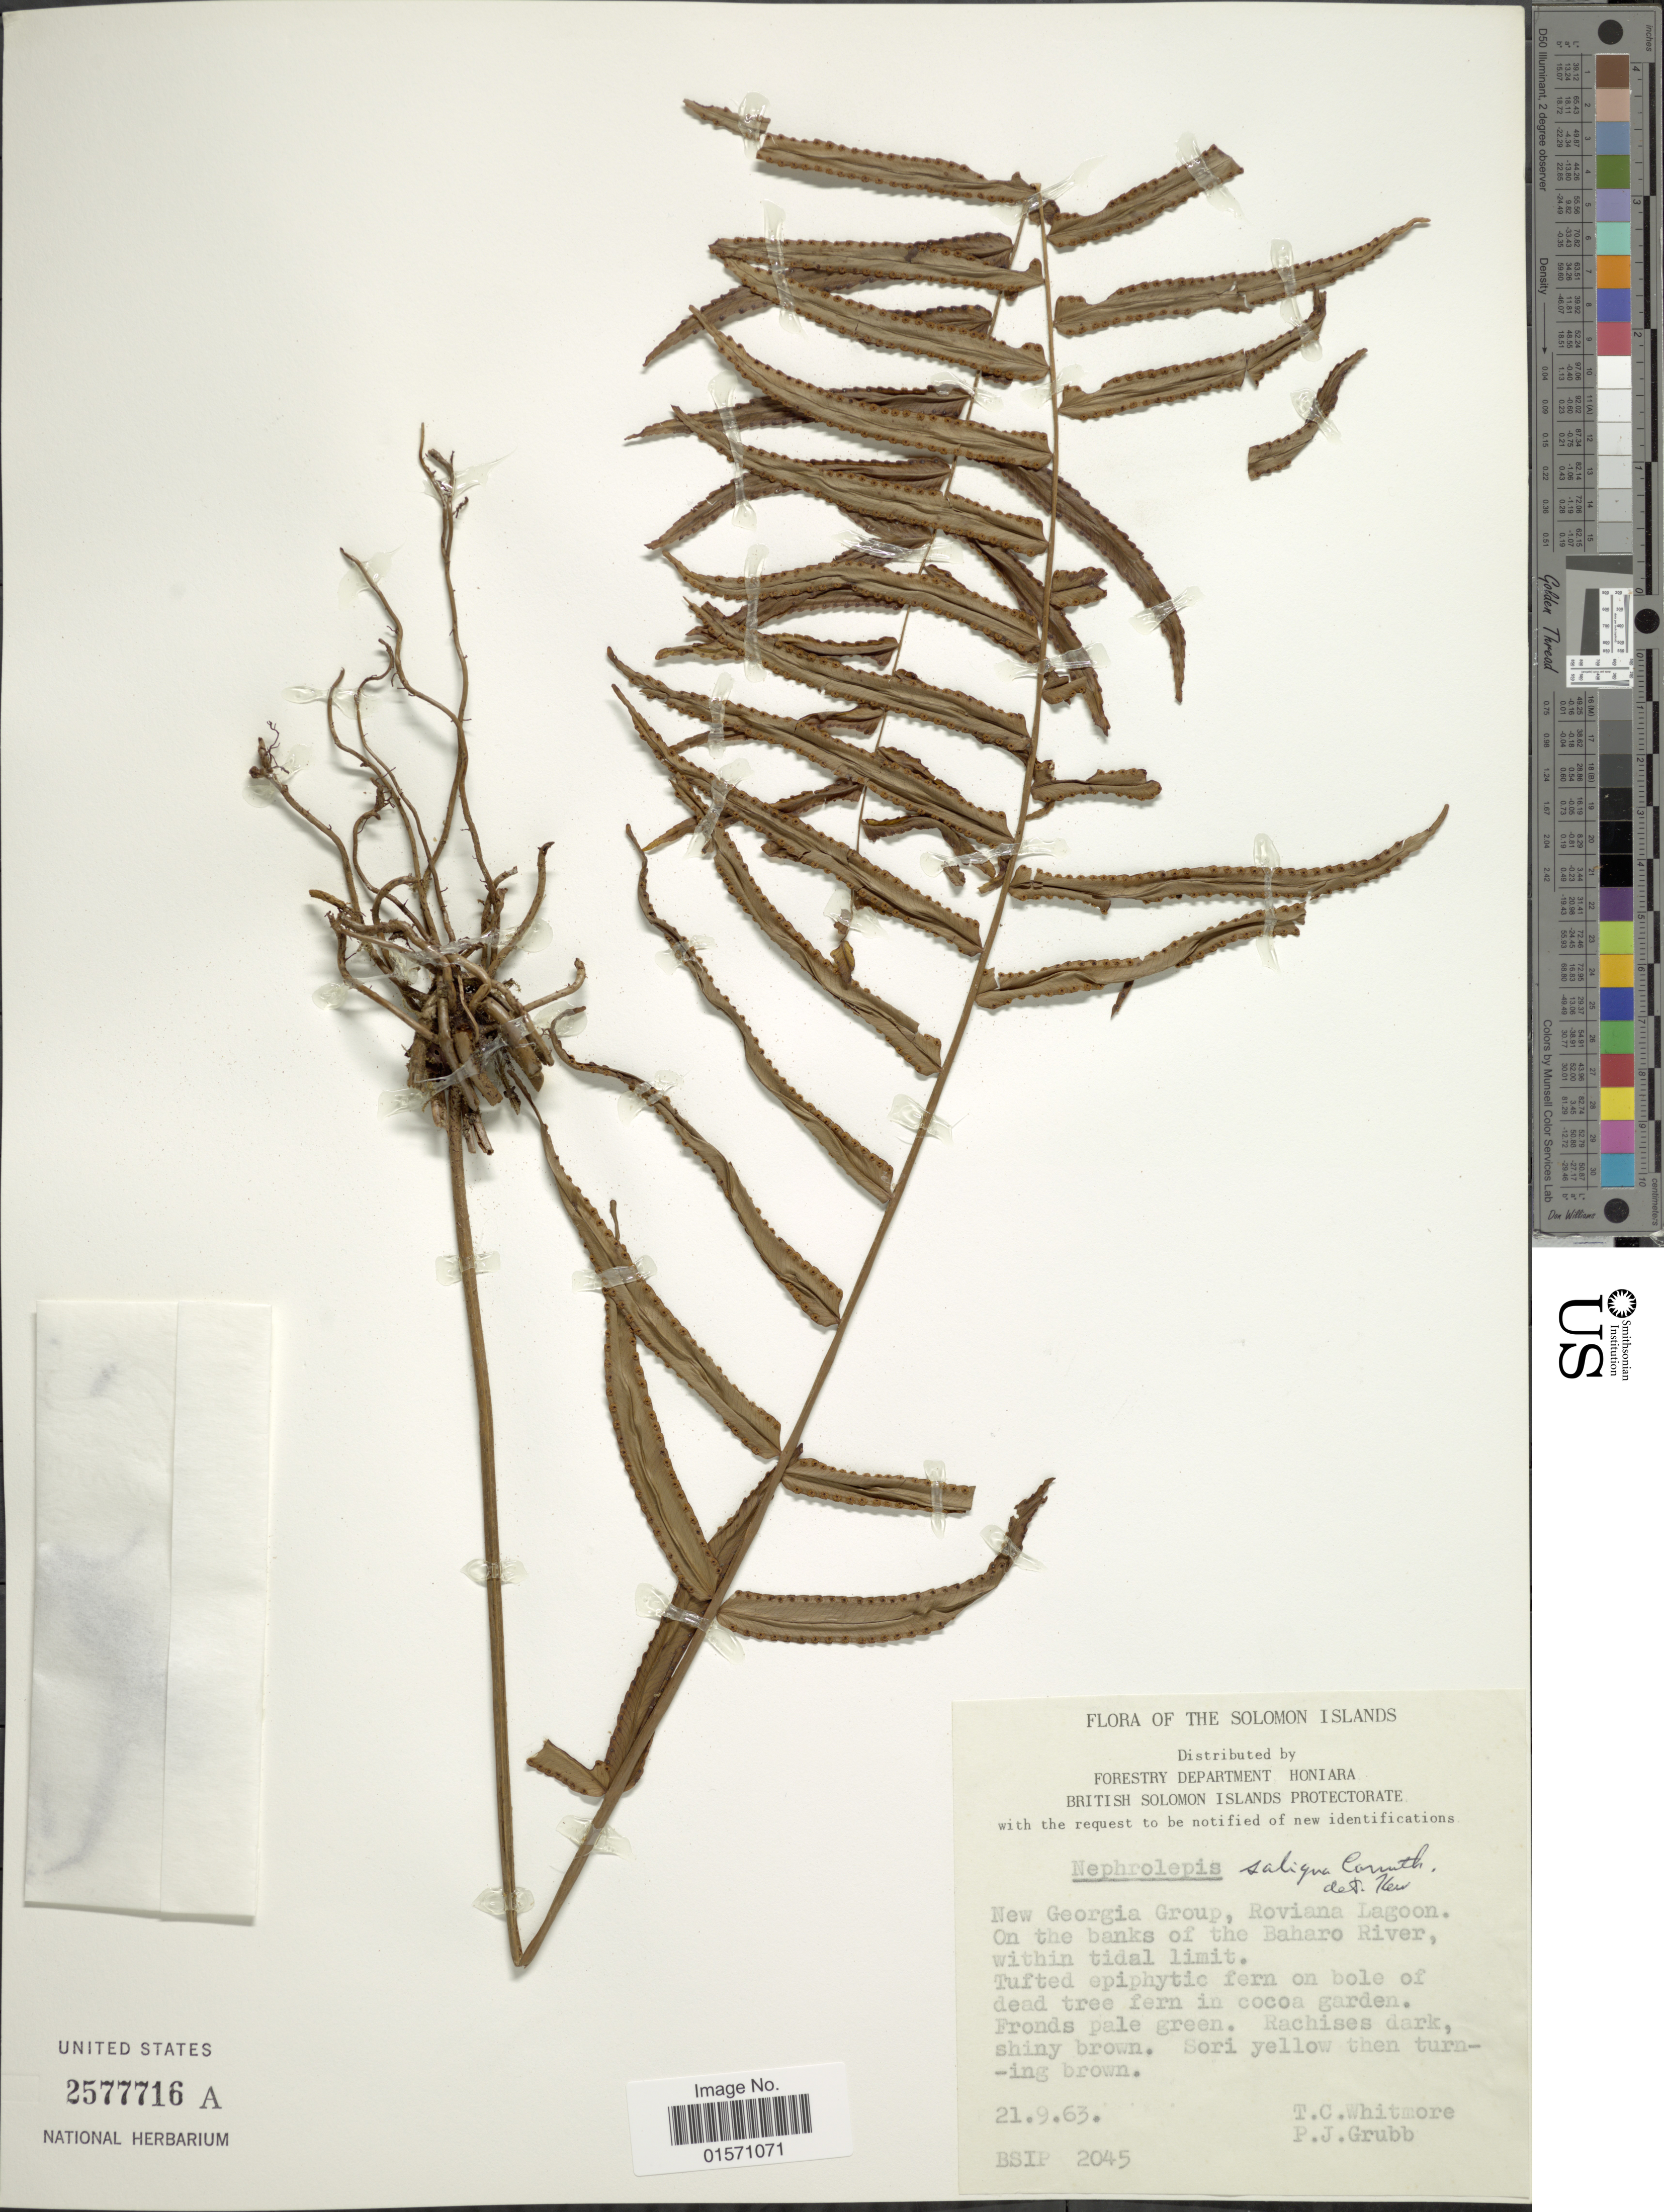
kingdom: Plantae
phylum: Tracheophyta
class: Polypodiopsida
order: Polypodiales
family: Nephrolepidaceae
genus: Nephrolepis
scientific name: Nephrolepis saligna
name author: Cav.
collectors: T. C. Whitmore & P. J. Grubb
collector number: BSIP 2045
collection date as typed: Transcribed d/m/y: 21/9/63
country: Solomon Islands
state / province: Solomon Islands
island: New Georgia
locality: New Georgia Group, Roviana Lagoon. On the banks of the Baharo River, within tidal limit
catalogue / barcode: US 2577716A